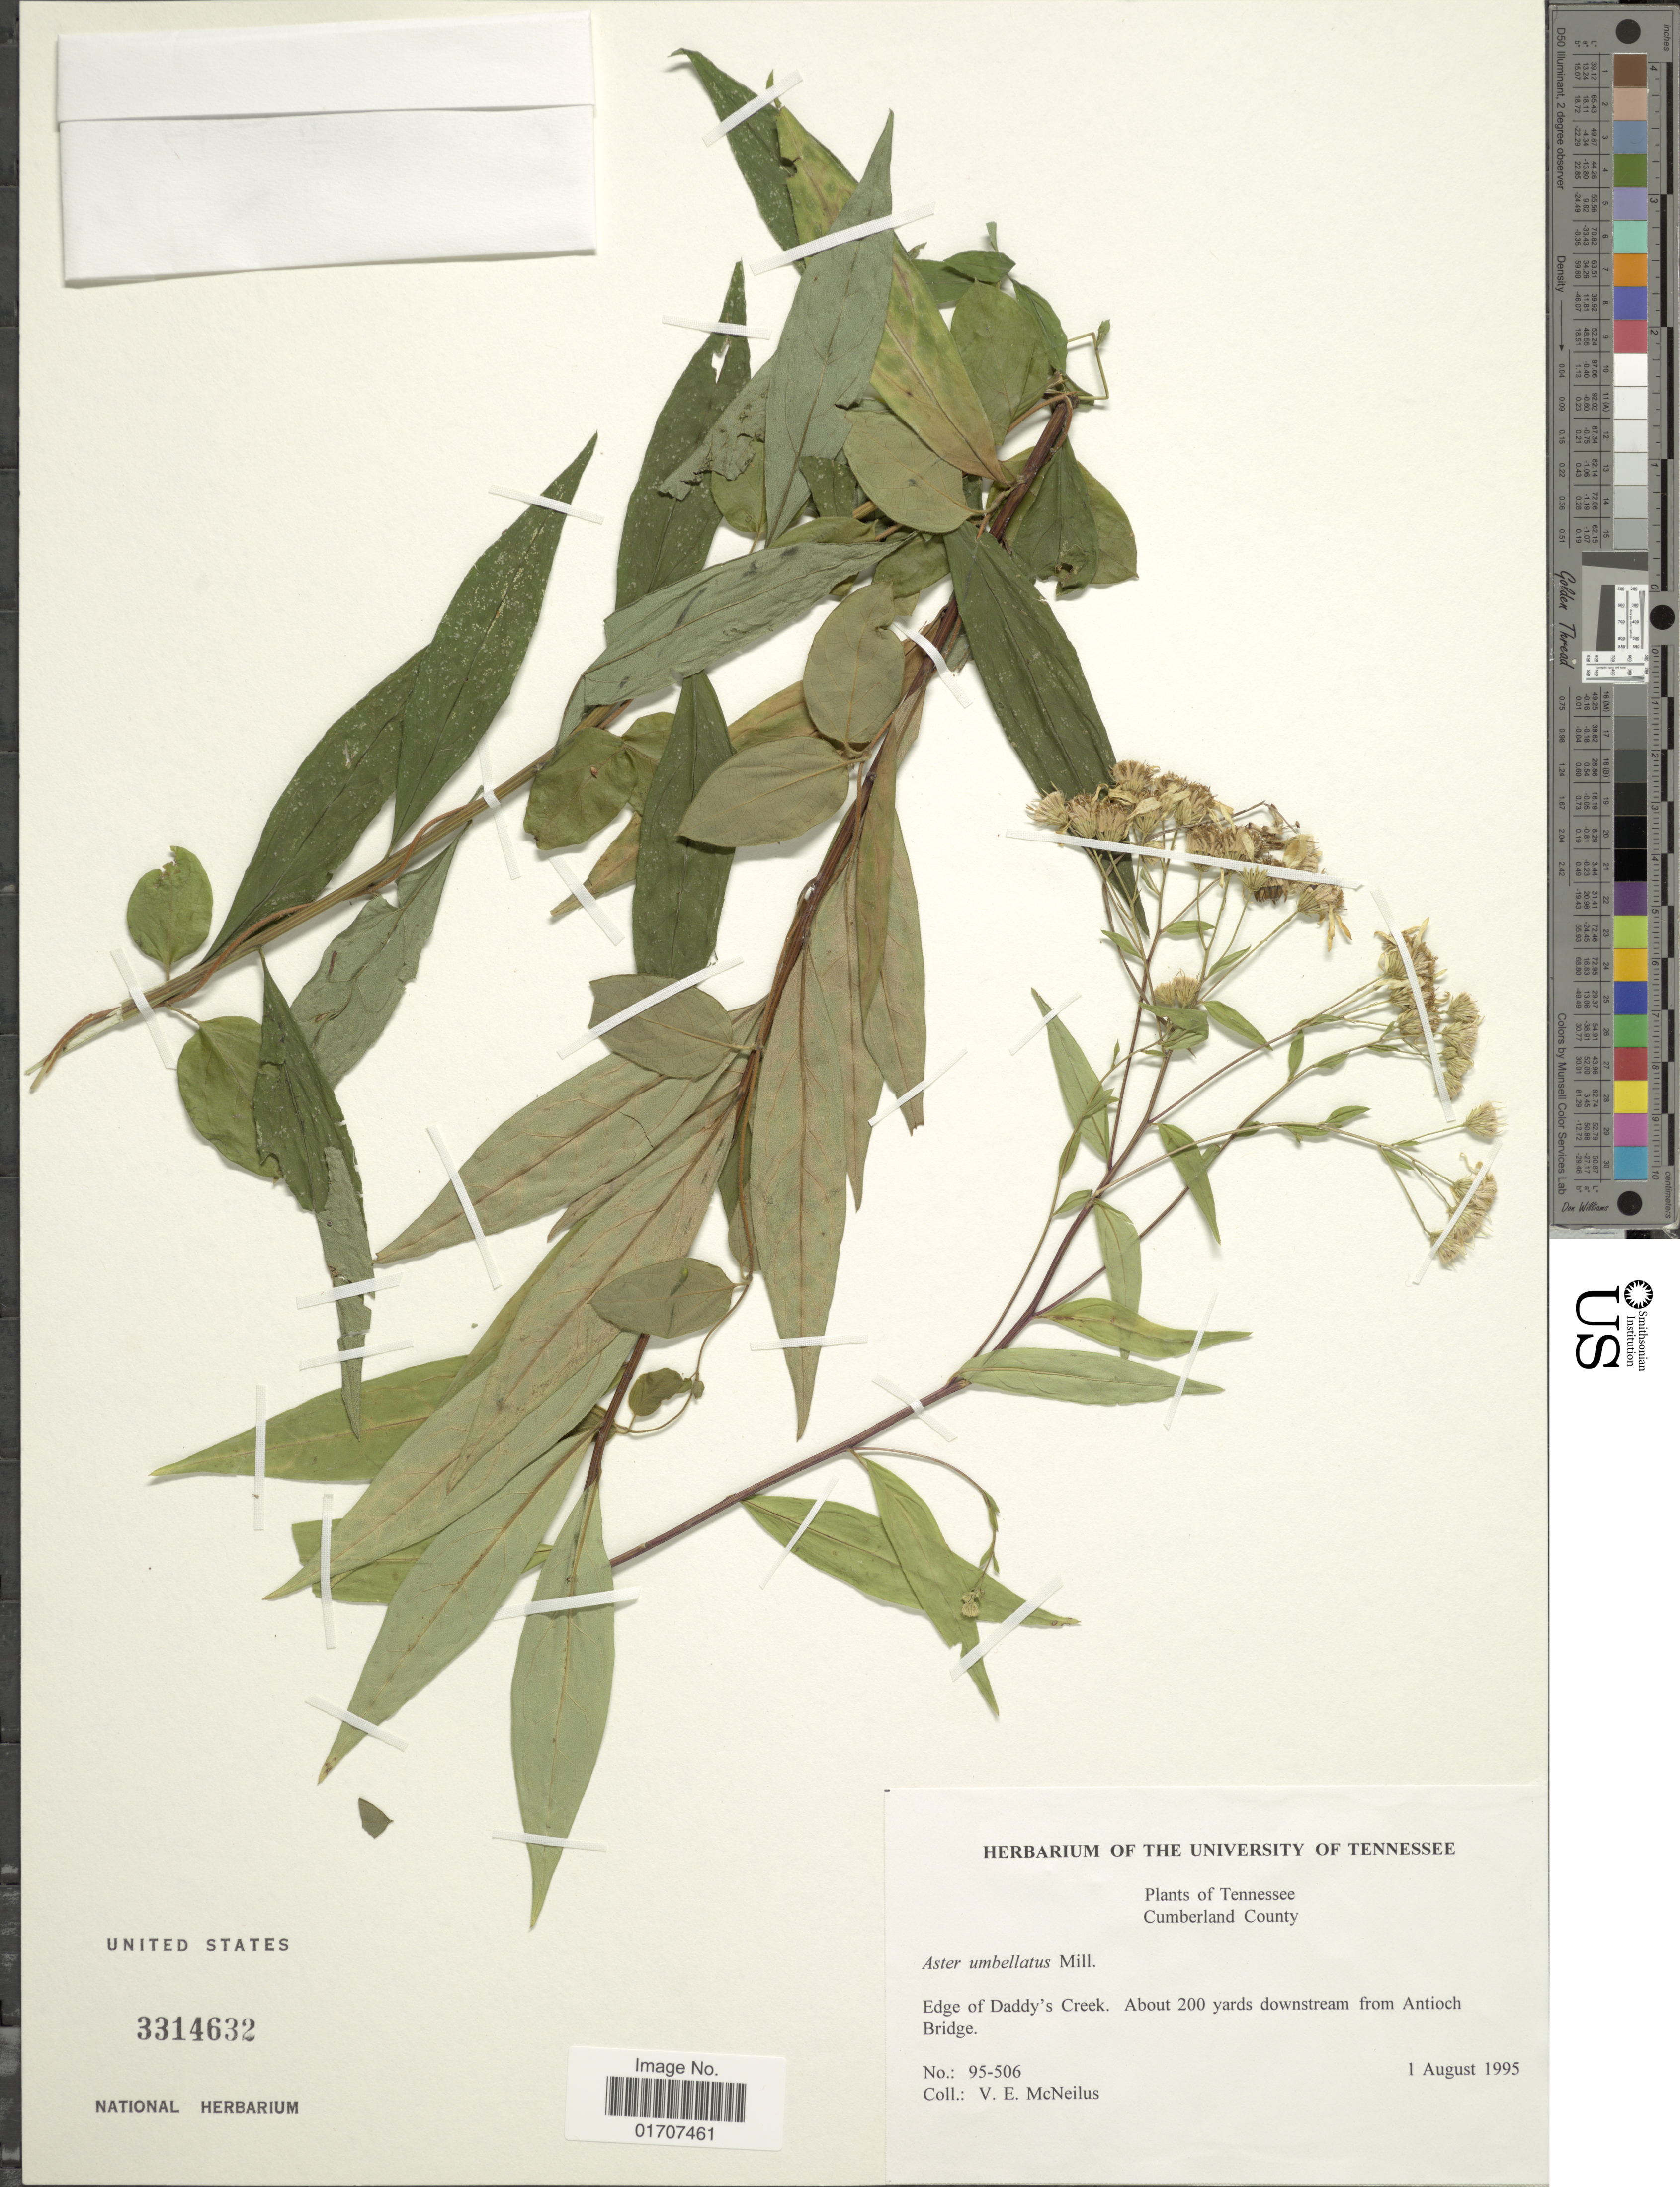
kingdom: Plantae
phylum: Tracheophyta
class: Magnoliopsida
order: Asterales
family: Asteraceae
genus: Doellingeria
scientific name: Doellingeria umbellata var. umbellata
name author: Nees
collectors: V. Mcneilus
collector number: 95-506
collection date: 1995-08-01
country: United States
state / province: Tennessee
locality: Cumberland County, Edge of Daddy's Creek, About 200 yards downstream from Antioch Bridge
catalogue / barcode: US 3314632